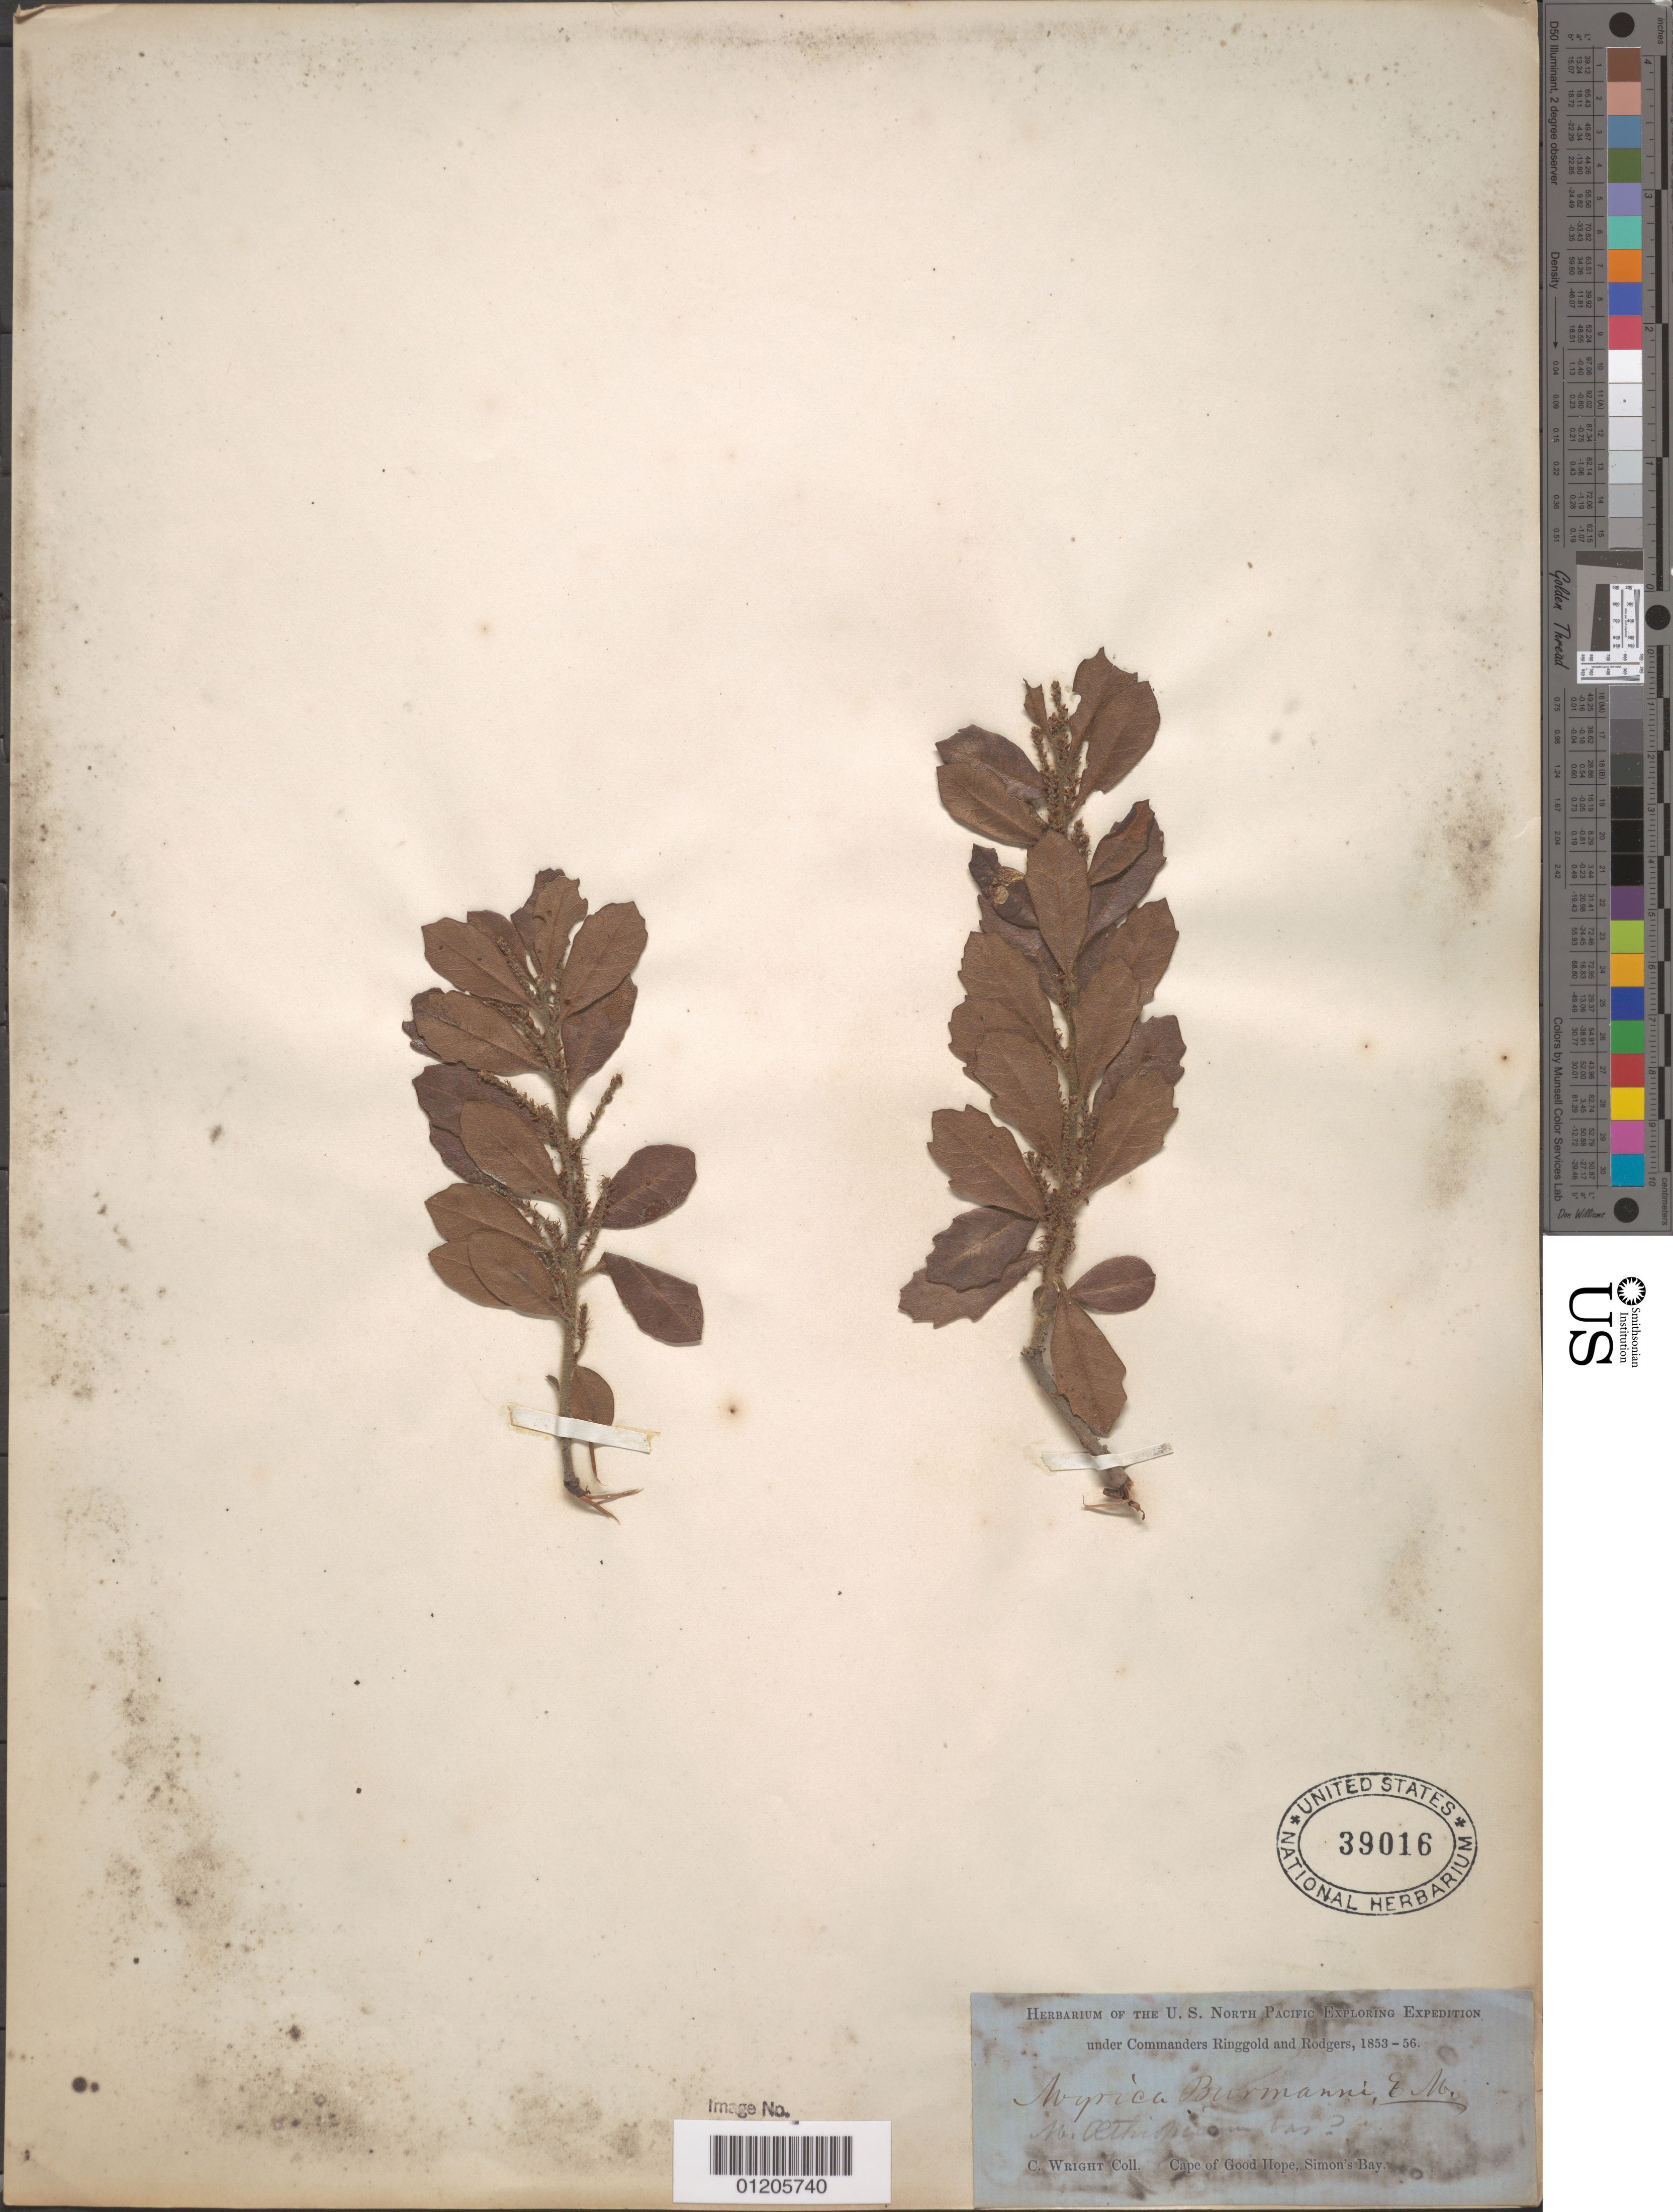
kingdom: Plantae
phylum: Tracheophyta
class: Magnoliopsida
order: Fagales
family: Myricaceae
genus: Morella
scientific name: Morella humilis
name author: (Cham. & Schltdl.) Killick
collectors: C. Wright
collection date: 1853/1856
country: South Africa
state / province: Western Cape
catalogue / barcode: US 39016